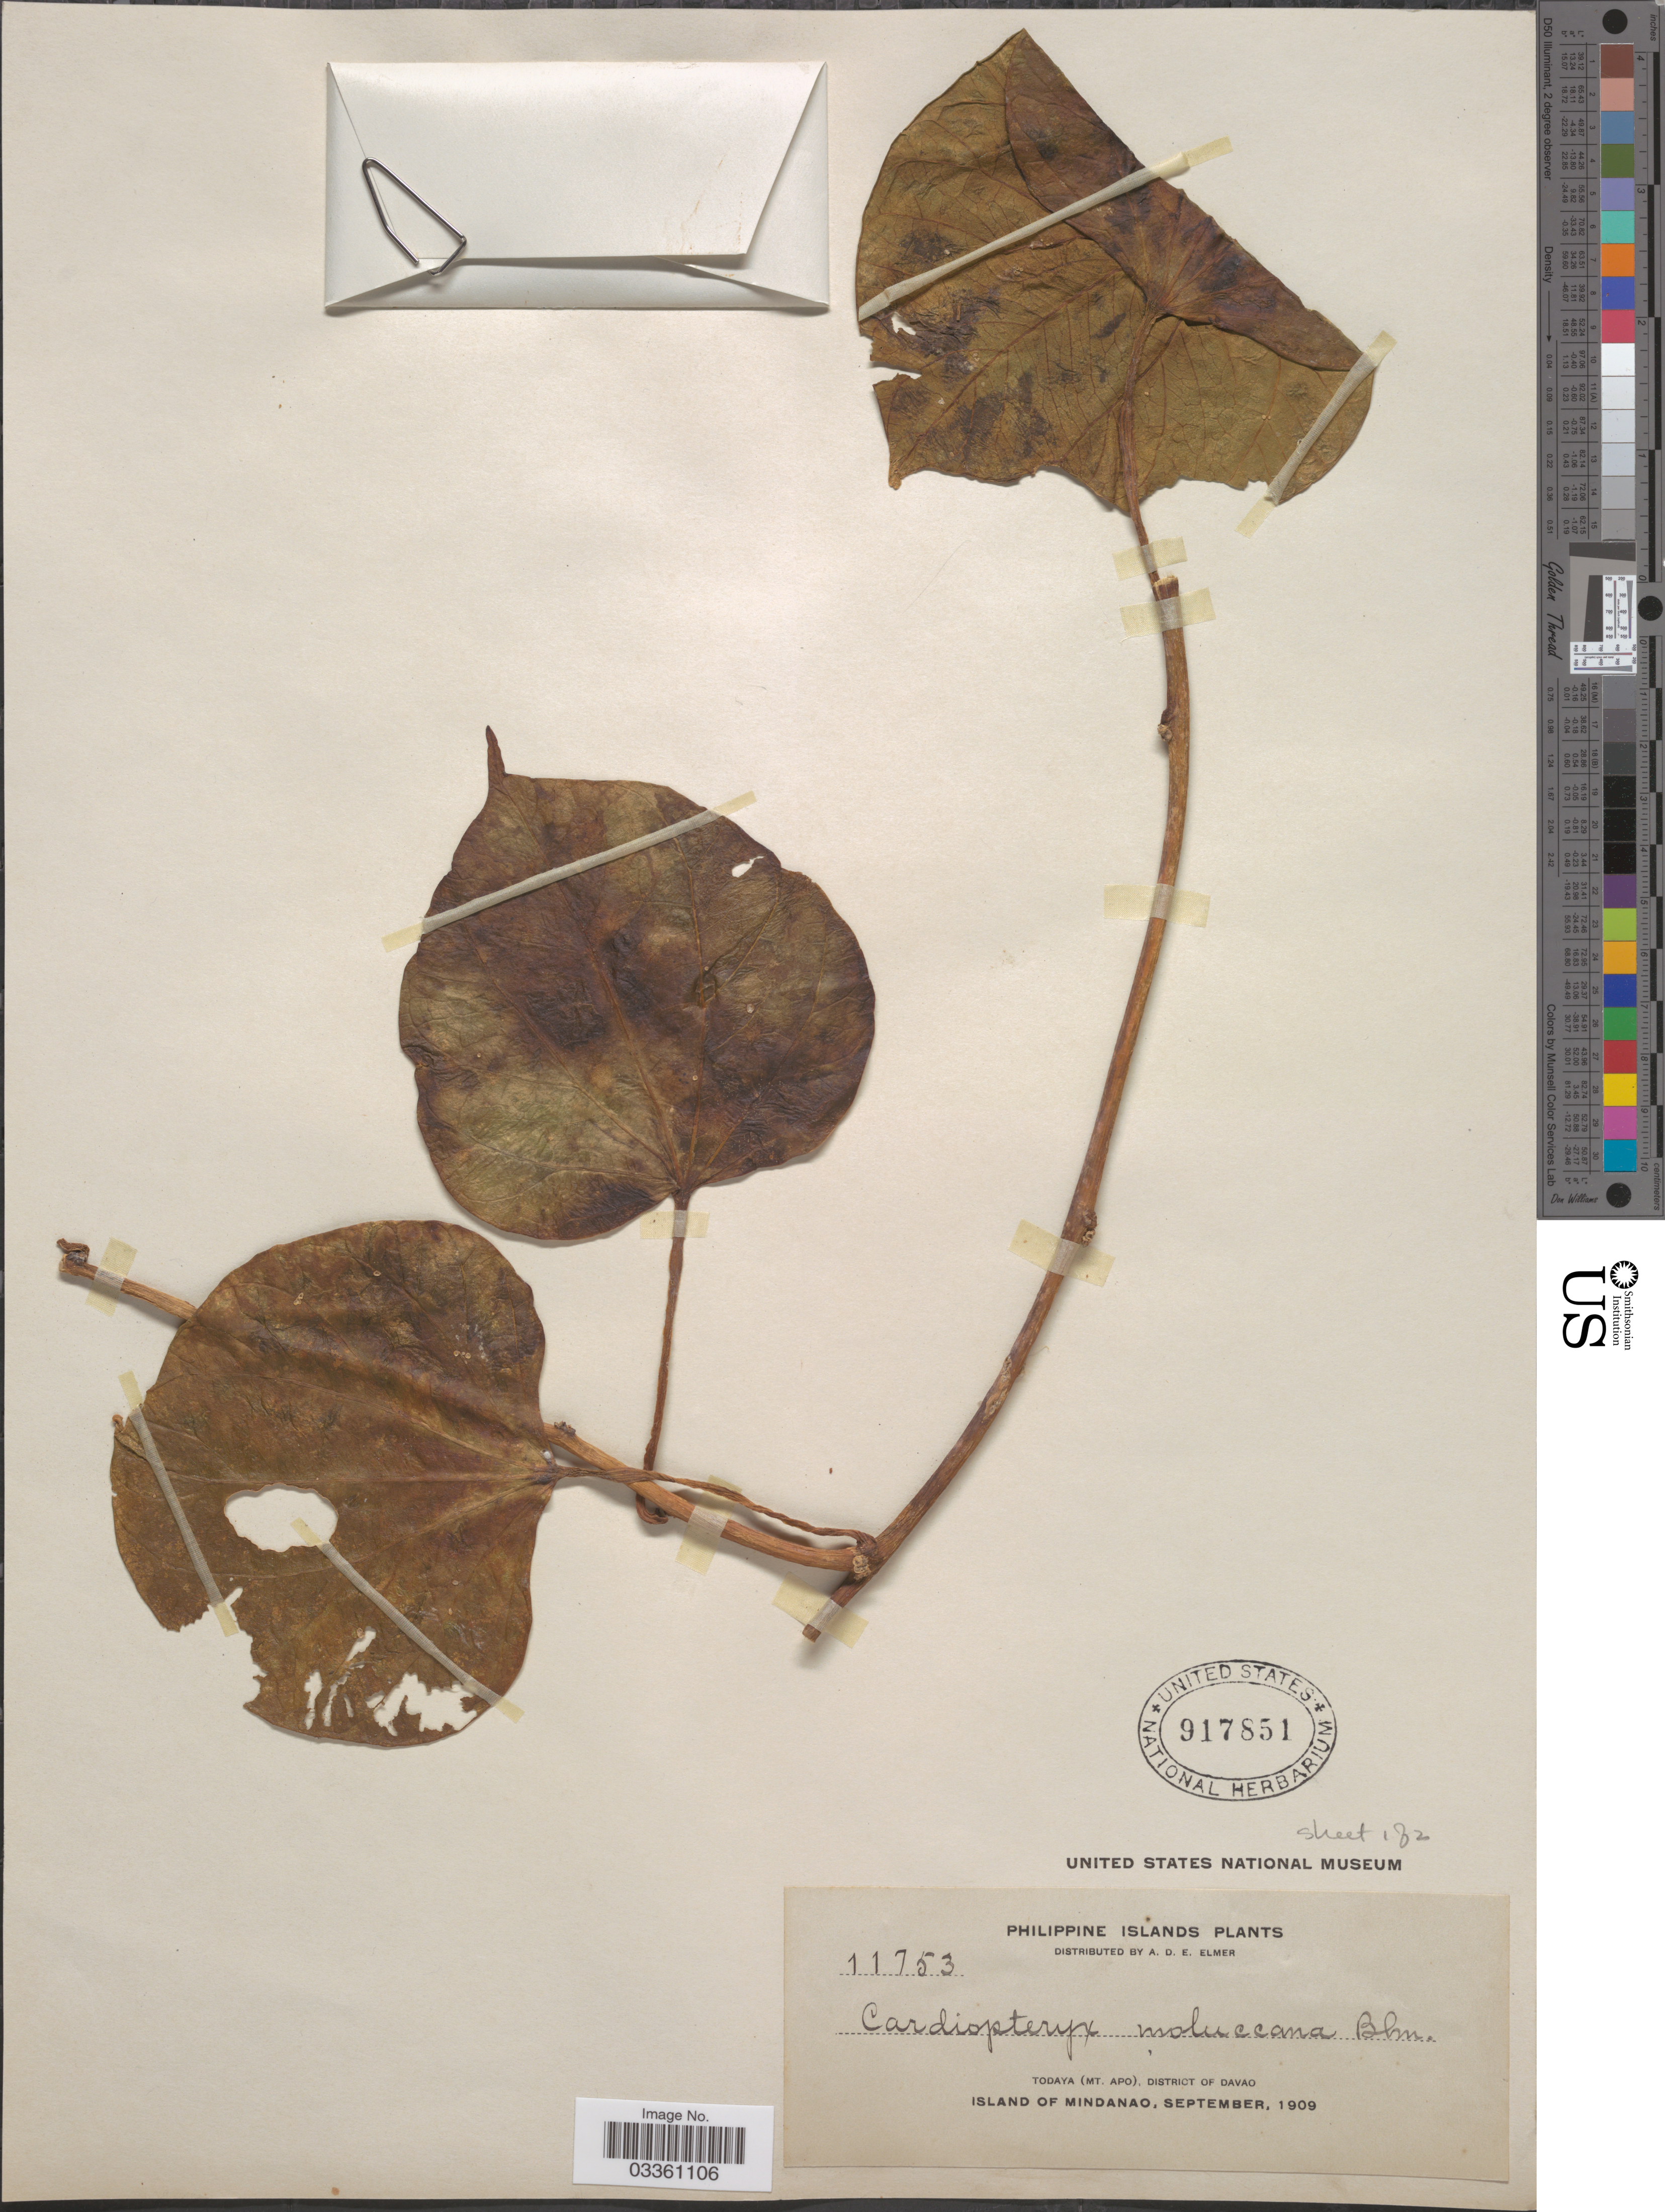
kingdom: Plantae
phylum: Tracheophyta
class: Magnoliopsida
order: Cardiopteridales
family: Cardiopteridaceae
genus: Cardiopteris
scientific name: Cardiopteris moluccana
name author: Blume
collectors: A. D. E. Elmer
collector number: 11753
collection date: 1909-09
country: Philippines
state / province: Davao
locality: Philippine Islands. Todaya (Mt. Apo). District of Davao. Island of Mindanao.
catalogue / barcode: US 917851